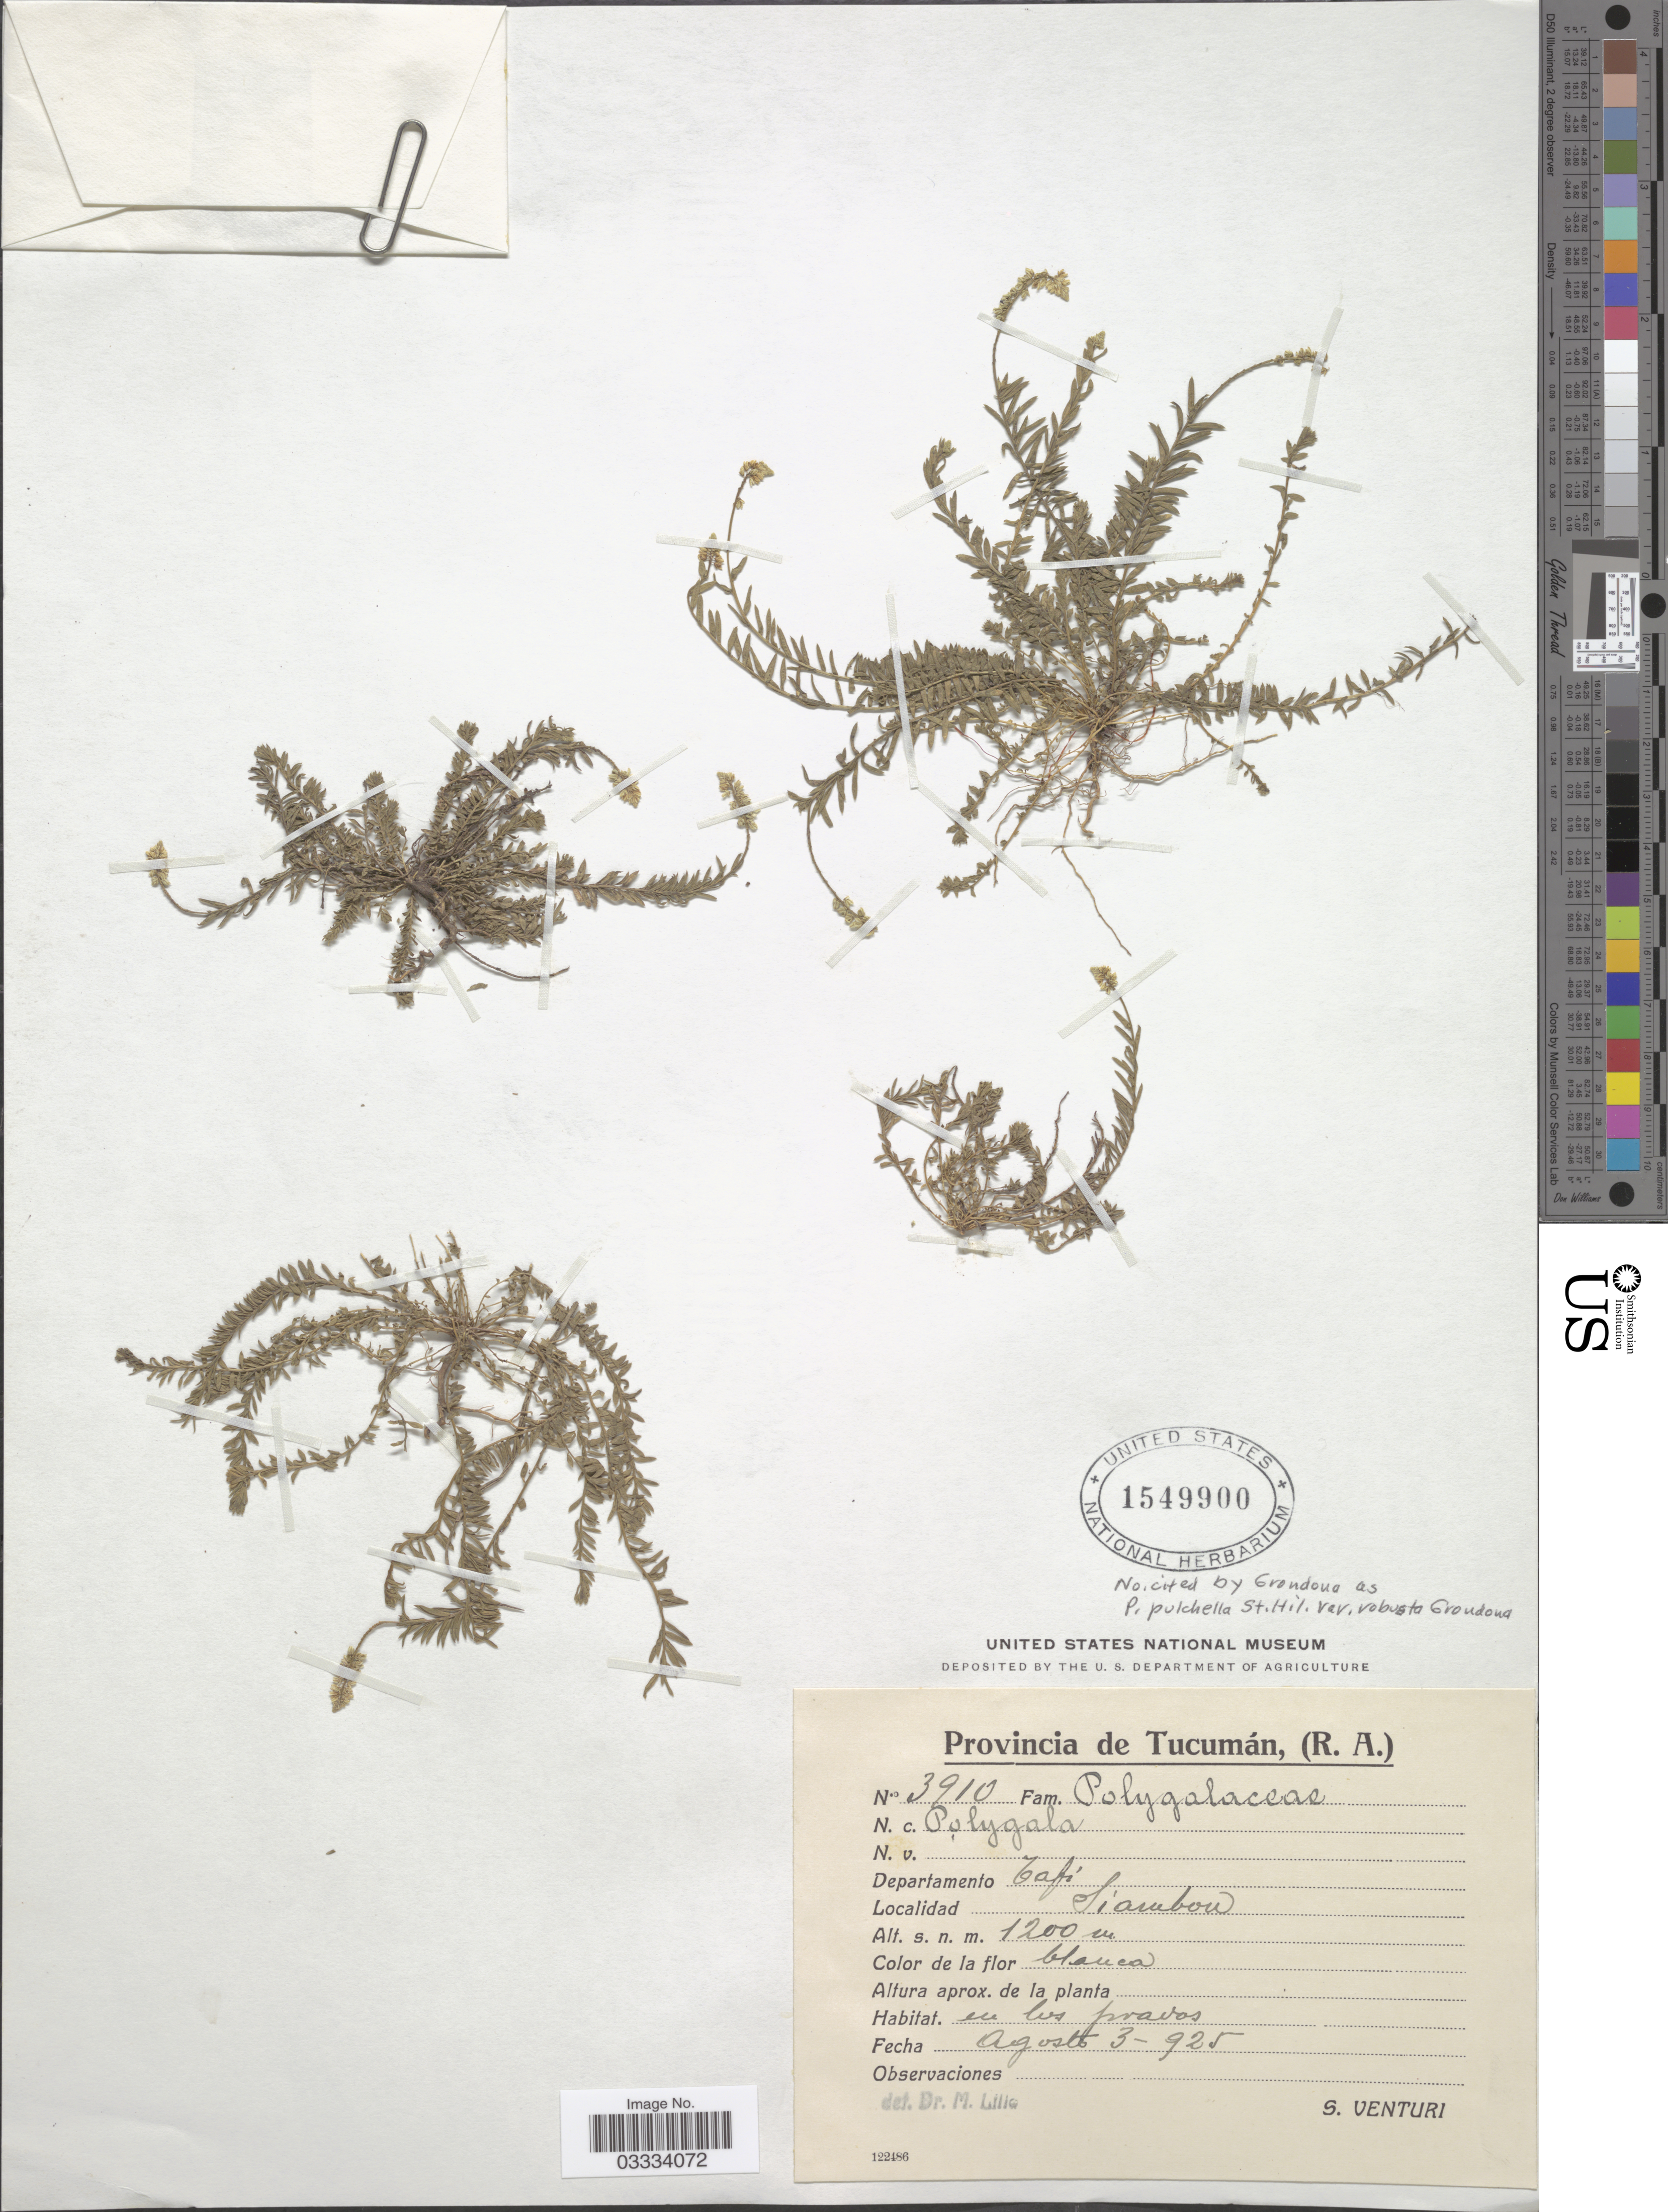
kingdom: Plantae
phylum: Tracheophyta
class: Magnoliopsida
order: Fabales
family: Polygalaceae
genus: Polygala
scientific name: Polygala pulchella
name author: A. St.-Hil. & Moq.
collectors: S. Venturi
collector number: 3910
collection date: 1925-08-03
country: Argentina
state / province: Tucuman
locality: Departamento Tafí, Siambon.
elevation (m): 1200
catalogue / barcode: US 1549900